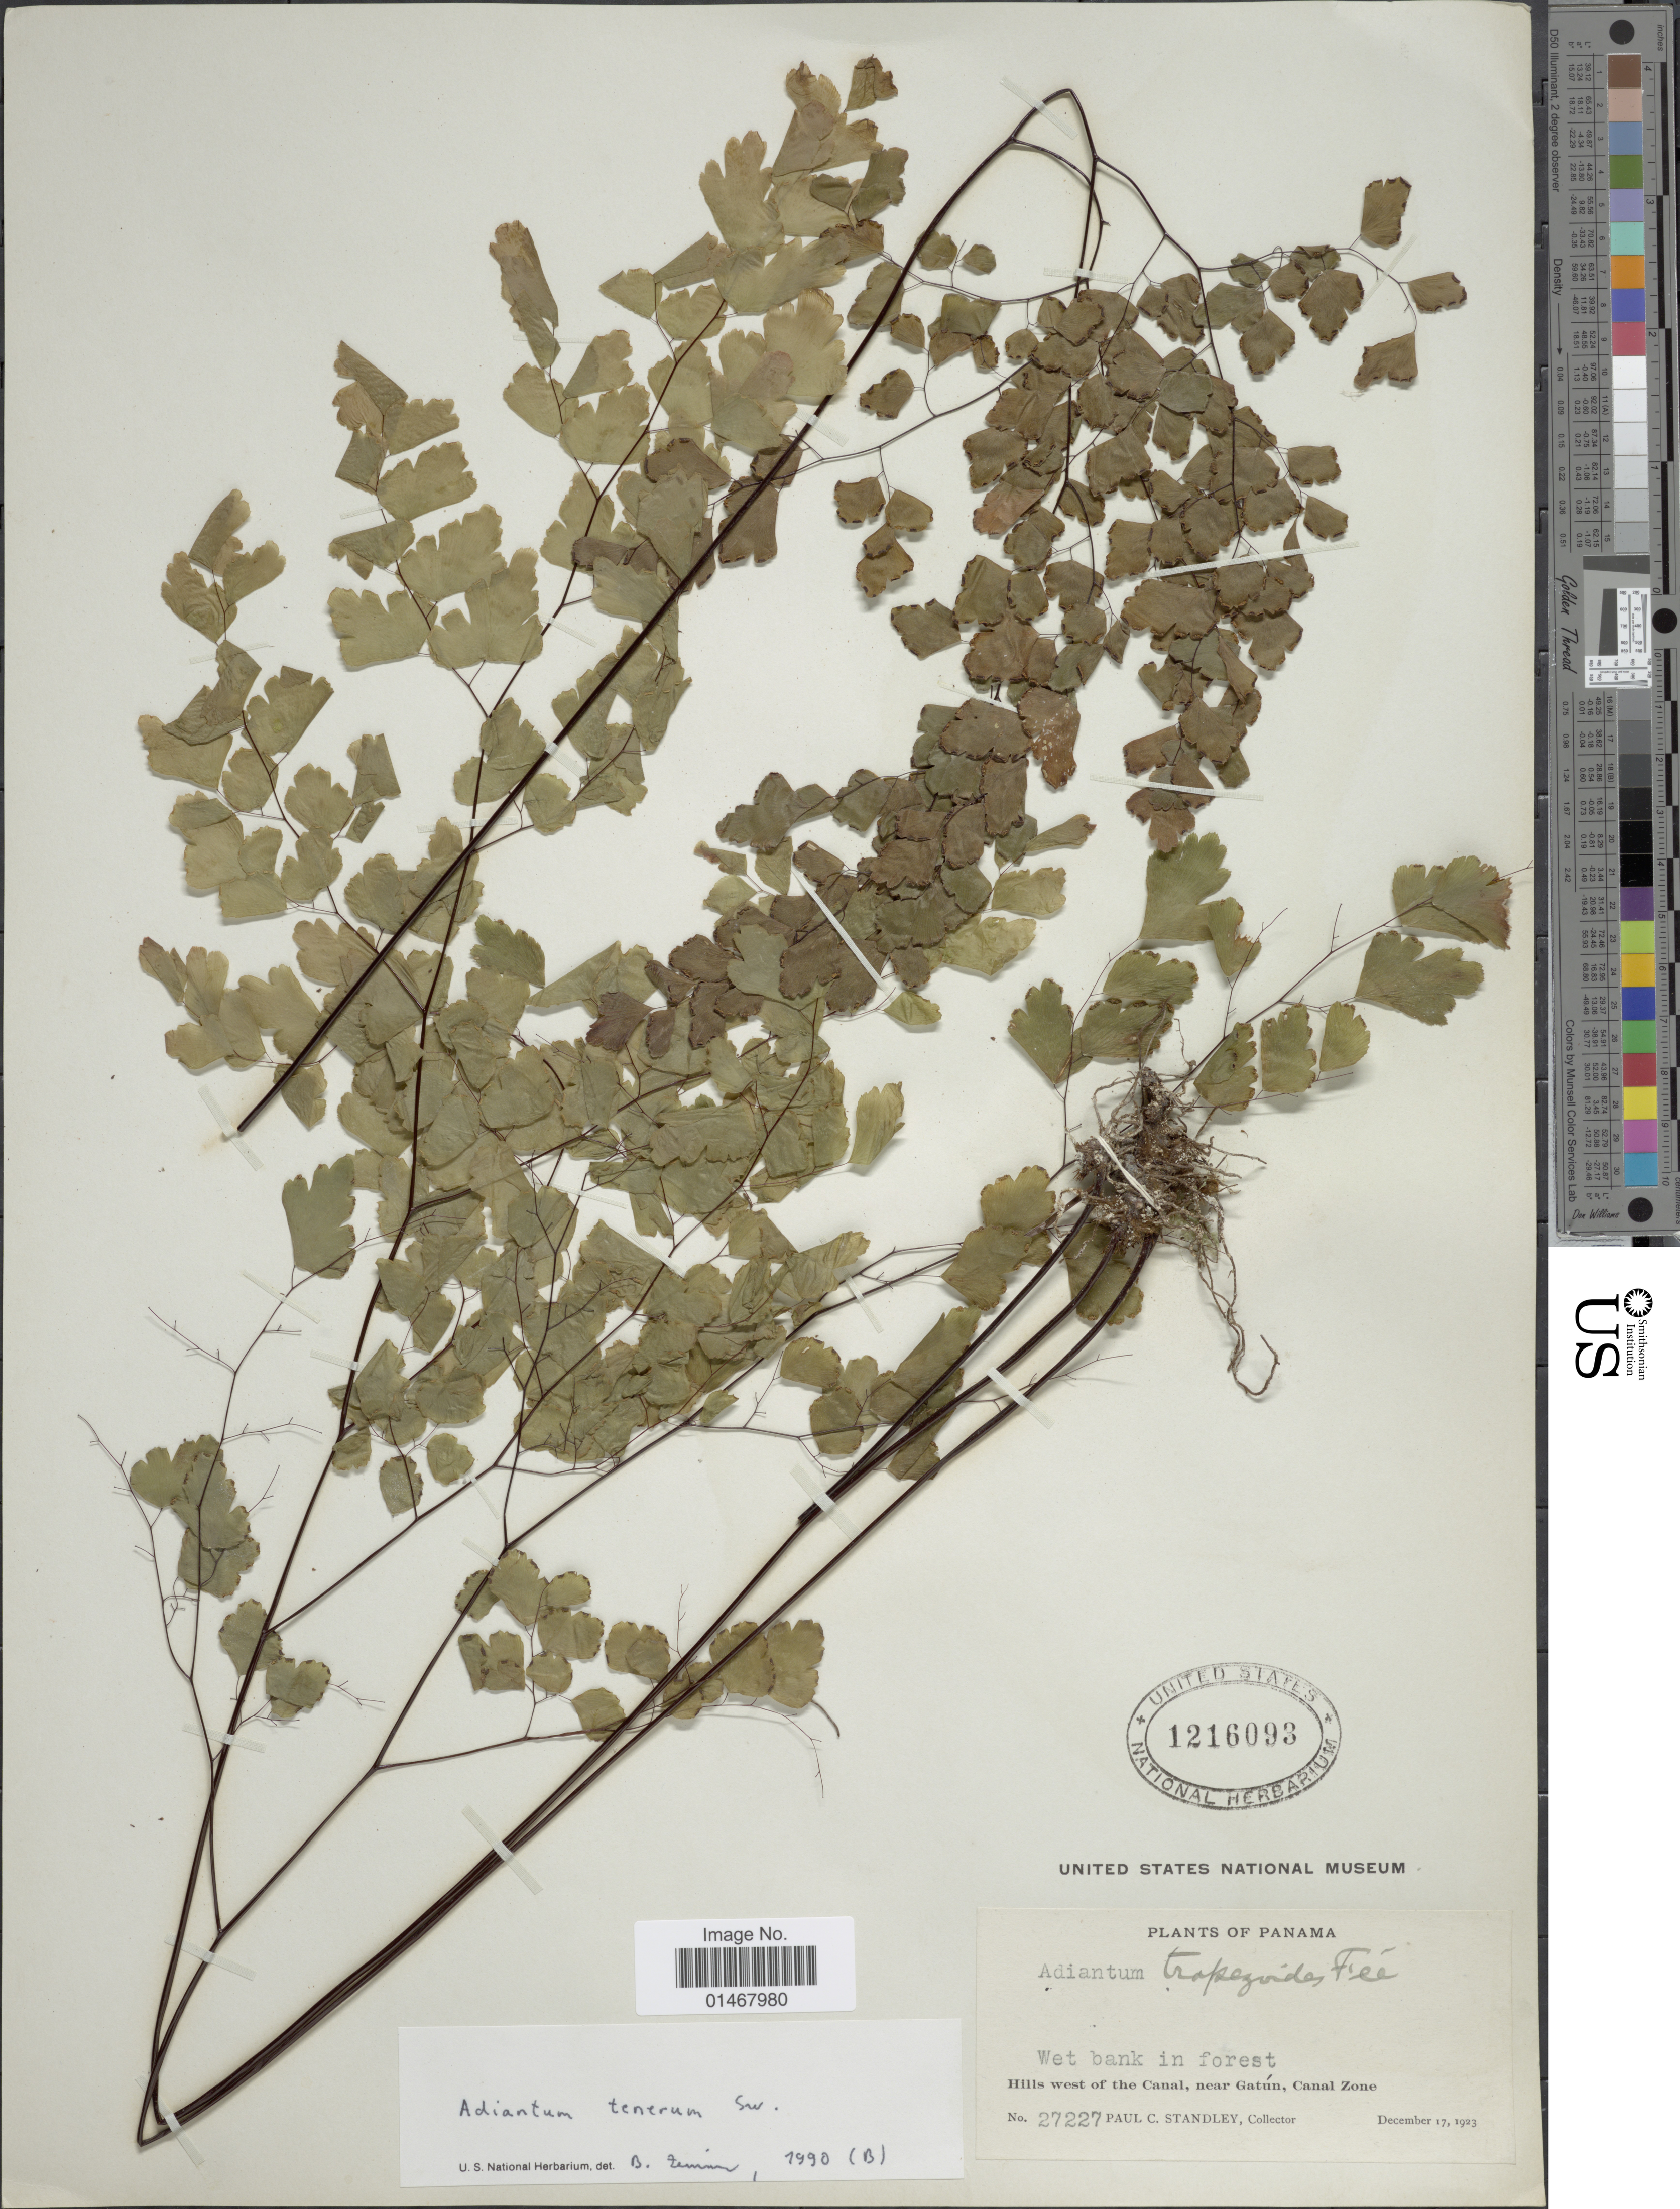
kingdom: Plantae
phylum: Tracheophyta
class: Polypodiopsida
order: Polypodiales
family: Pteridaceae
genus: Adiantum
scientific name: Adiantum tenerum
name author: Sw.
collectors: P. C. Standley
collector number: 27227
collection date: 1923-12-17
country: Panama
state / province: Colón / Panamá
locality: Hills west of the Canal, near Gatún, Canal Zone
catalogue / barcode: US 1216093